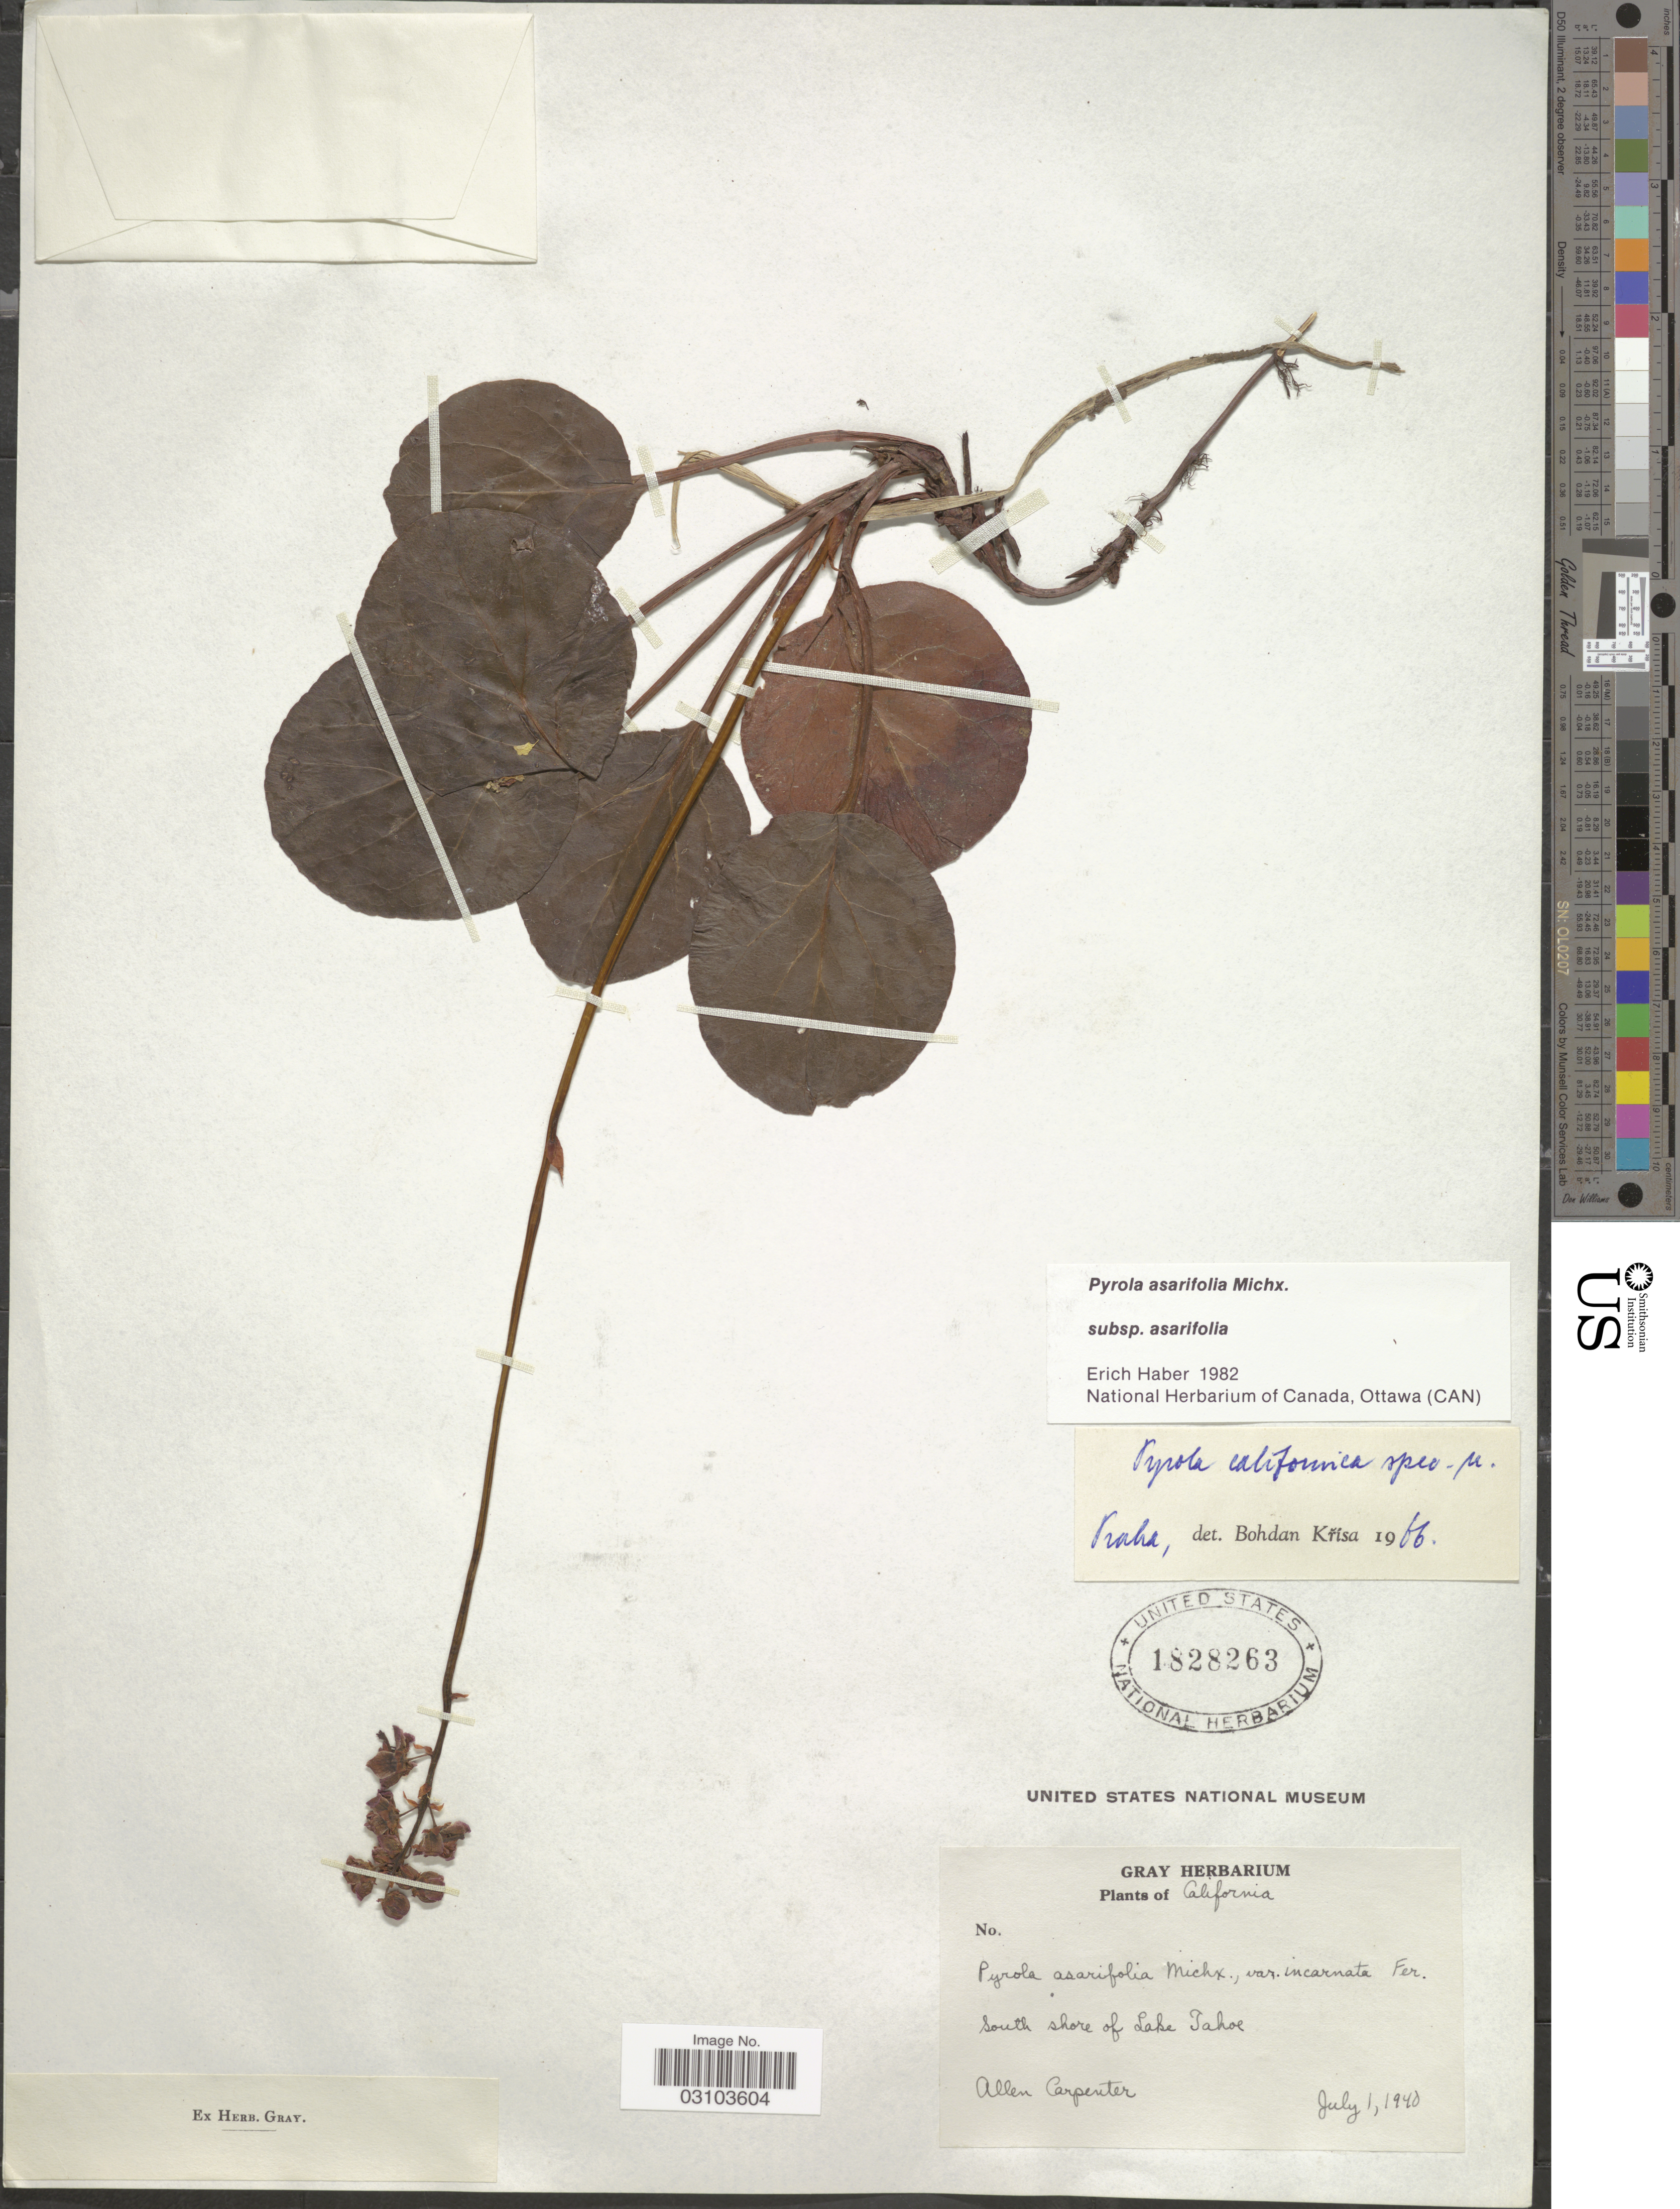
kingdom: Plantae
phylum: Tracheophyta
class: Magnoliopsida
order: Ericales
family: Ericaceae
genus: Pyrola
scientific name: Pyrola asarifolia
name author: Michx.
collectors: A. Carpenter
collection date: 1940-07-01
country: United States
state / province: California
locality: South shore of Lake Tahoe.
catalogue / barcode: US 1828263